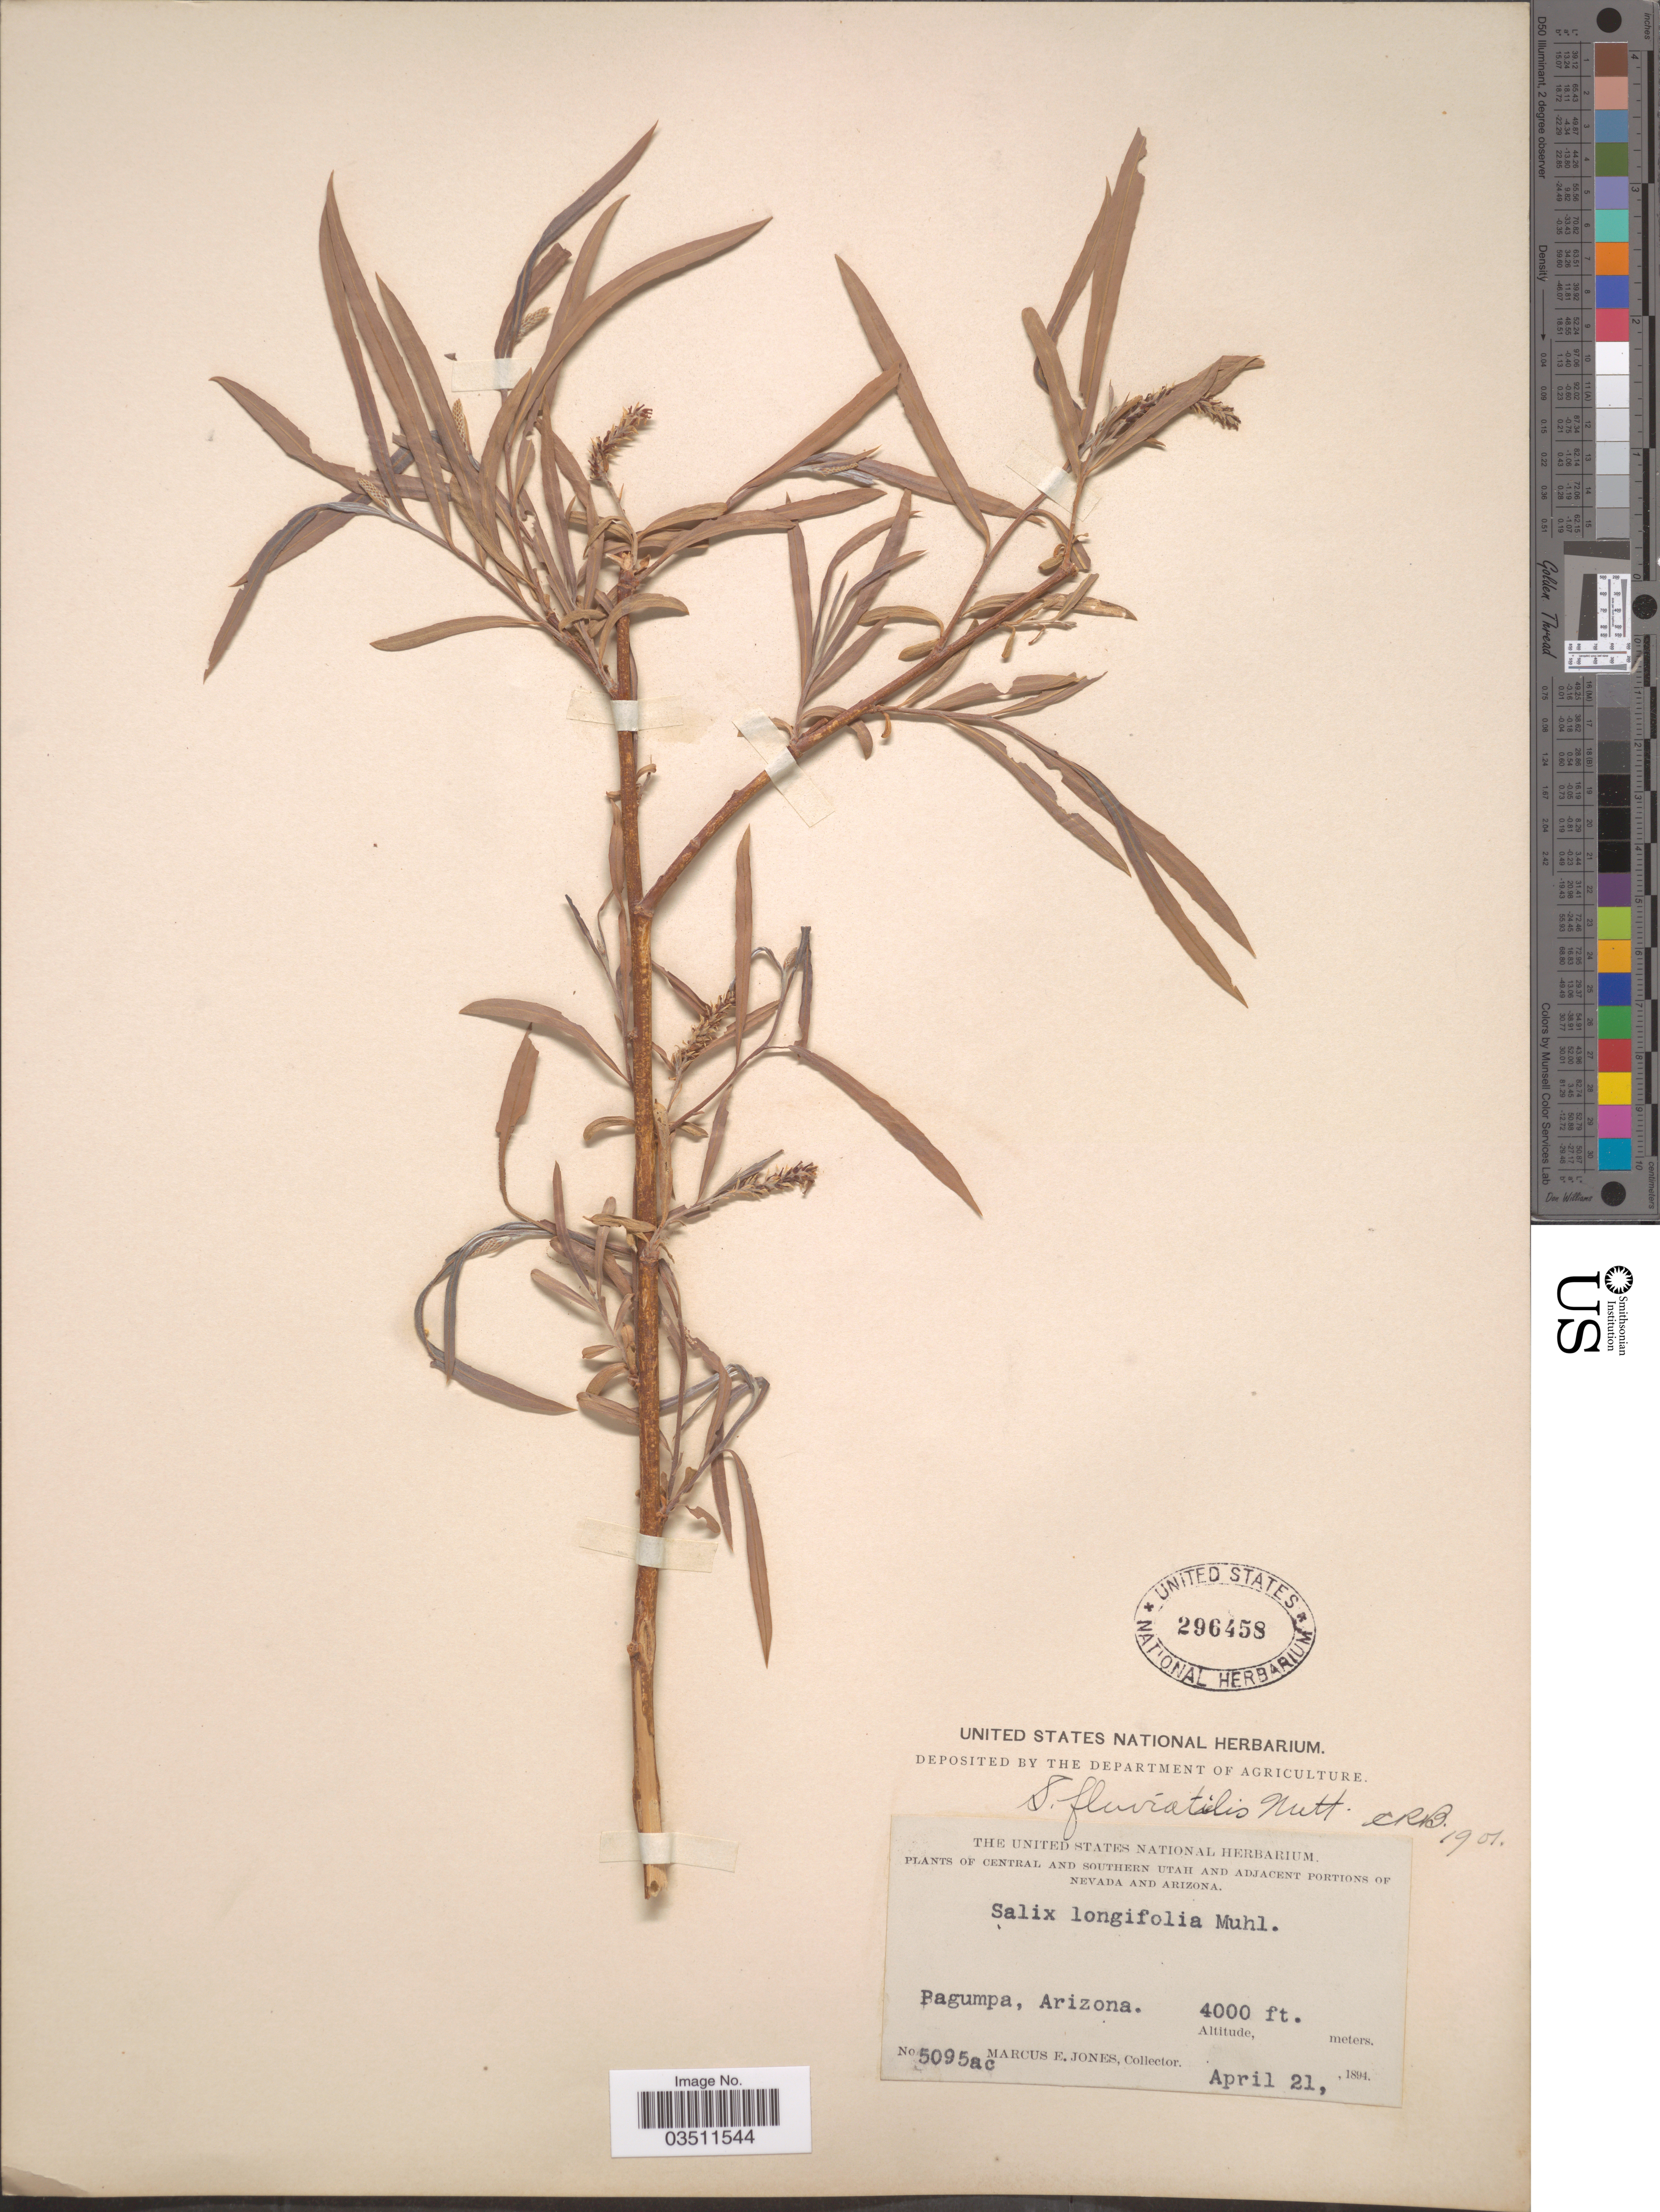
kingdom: Plantae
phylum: Tracheophyta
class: Magnoliopsida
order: Malpighiales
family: Salicaceae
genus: Salix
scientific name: Salix linearifolia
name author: E.L. Wolf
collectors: M. E. Jones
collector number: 5095ac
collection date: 1894-04-21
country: United States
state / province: Arizona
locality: Adjacent Portions of Arizona. Pagumpa.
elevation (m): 1219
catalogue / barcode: US 296458